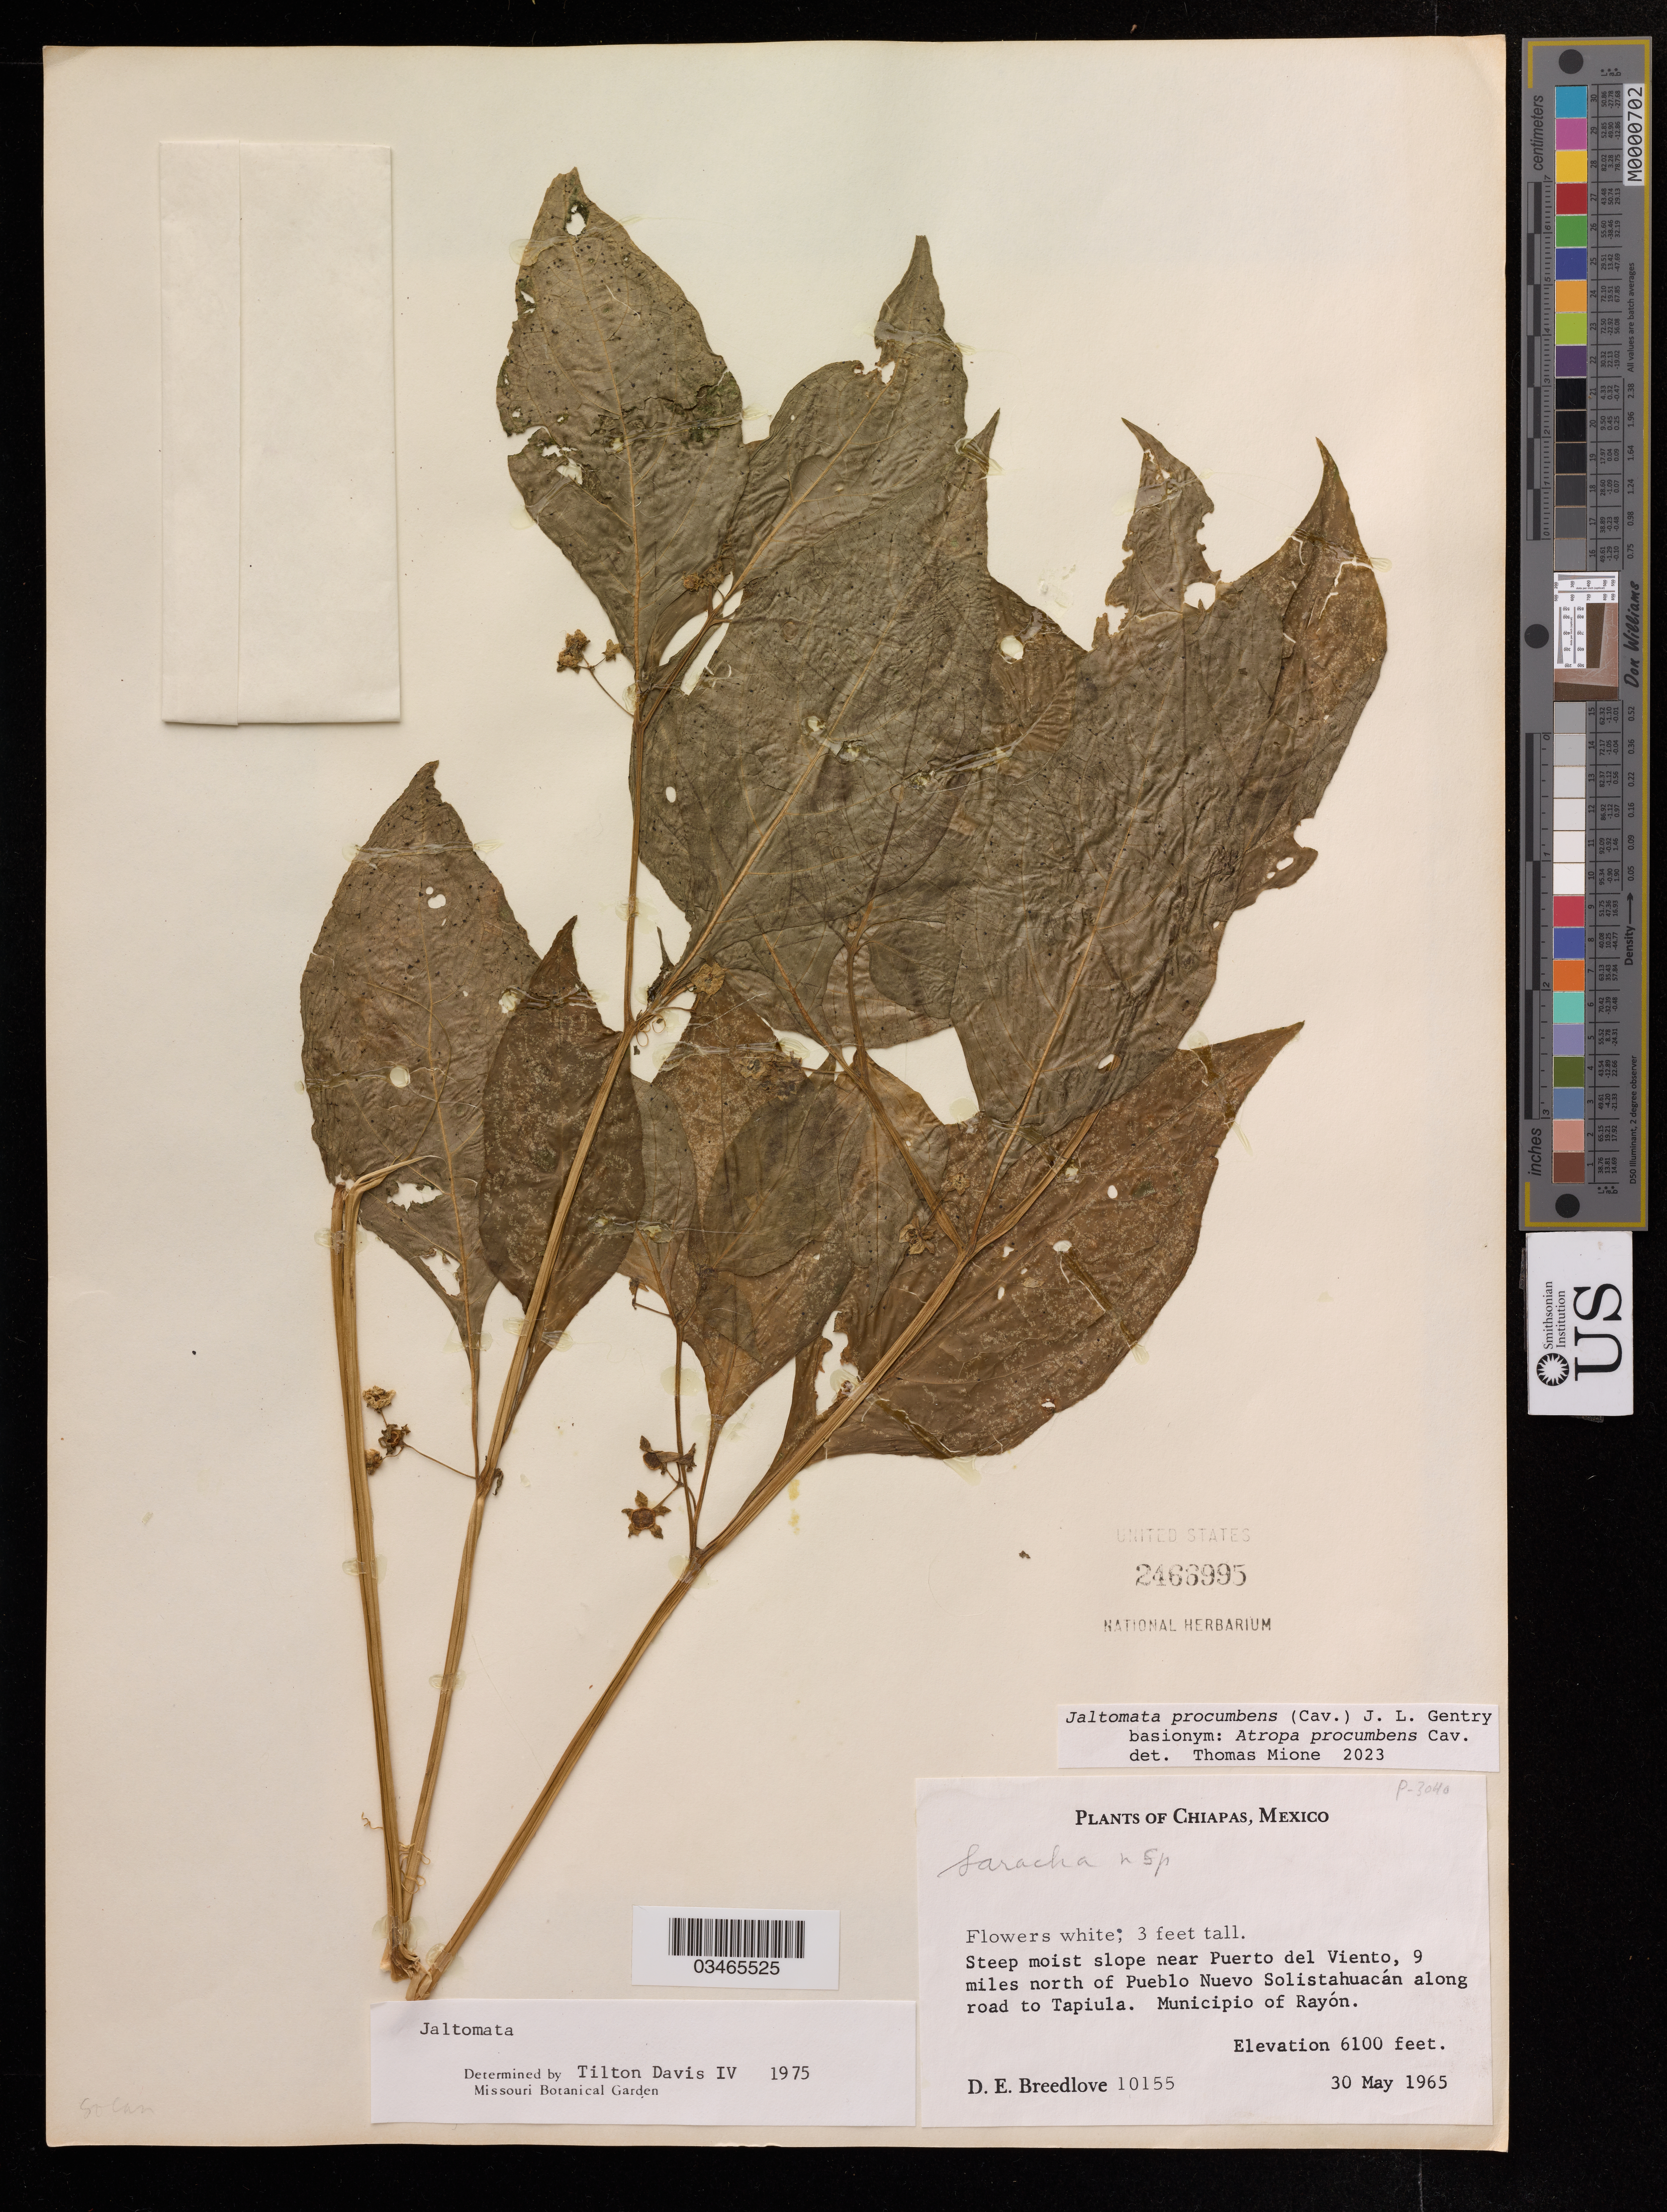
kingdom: Plantae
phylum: Tracheophyta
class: Magnoliopsida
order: Solanales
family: Solanaceae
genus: Jaltomata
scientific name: Jaltomata procumbens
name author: (Cav.) J.L. Gentry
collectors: D. Breedlove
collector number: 10155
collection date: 1965-05-30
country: Mexico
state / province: Chiapas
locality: Slope near Puerto del Viento, 9 miles north of Pueblo Nuevo Solistahuacán along road to Tapiula. Municipio of Rayon.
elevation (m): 1859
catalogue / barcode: US 2466995